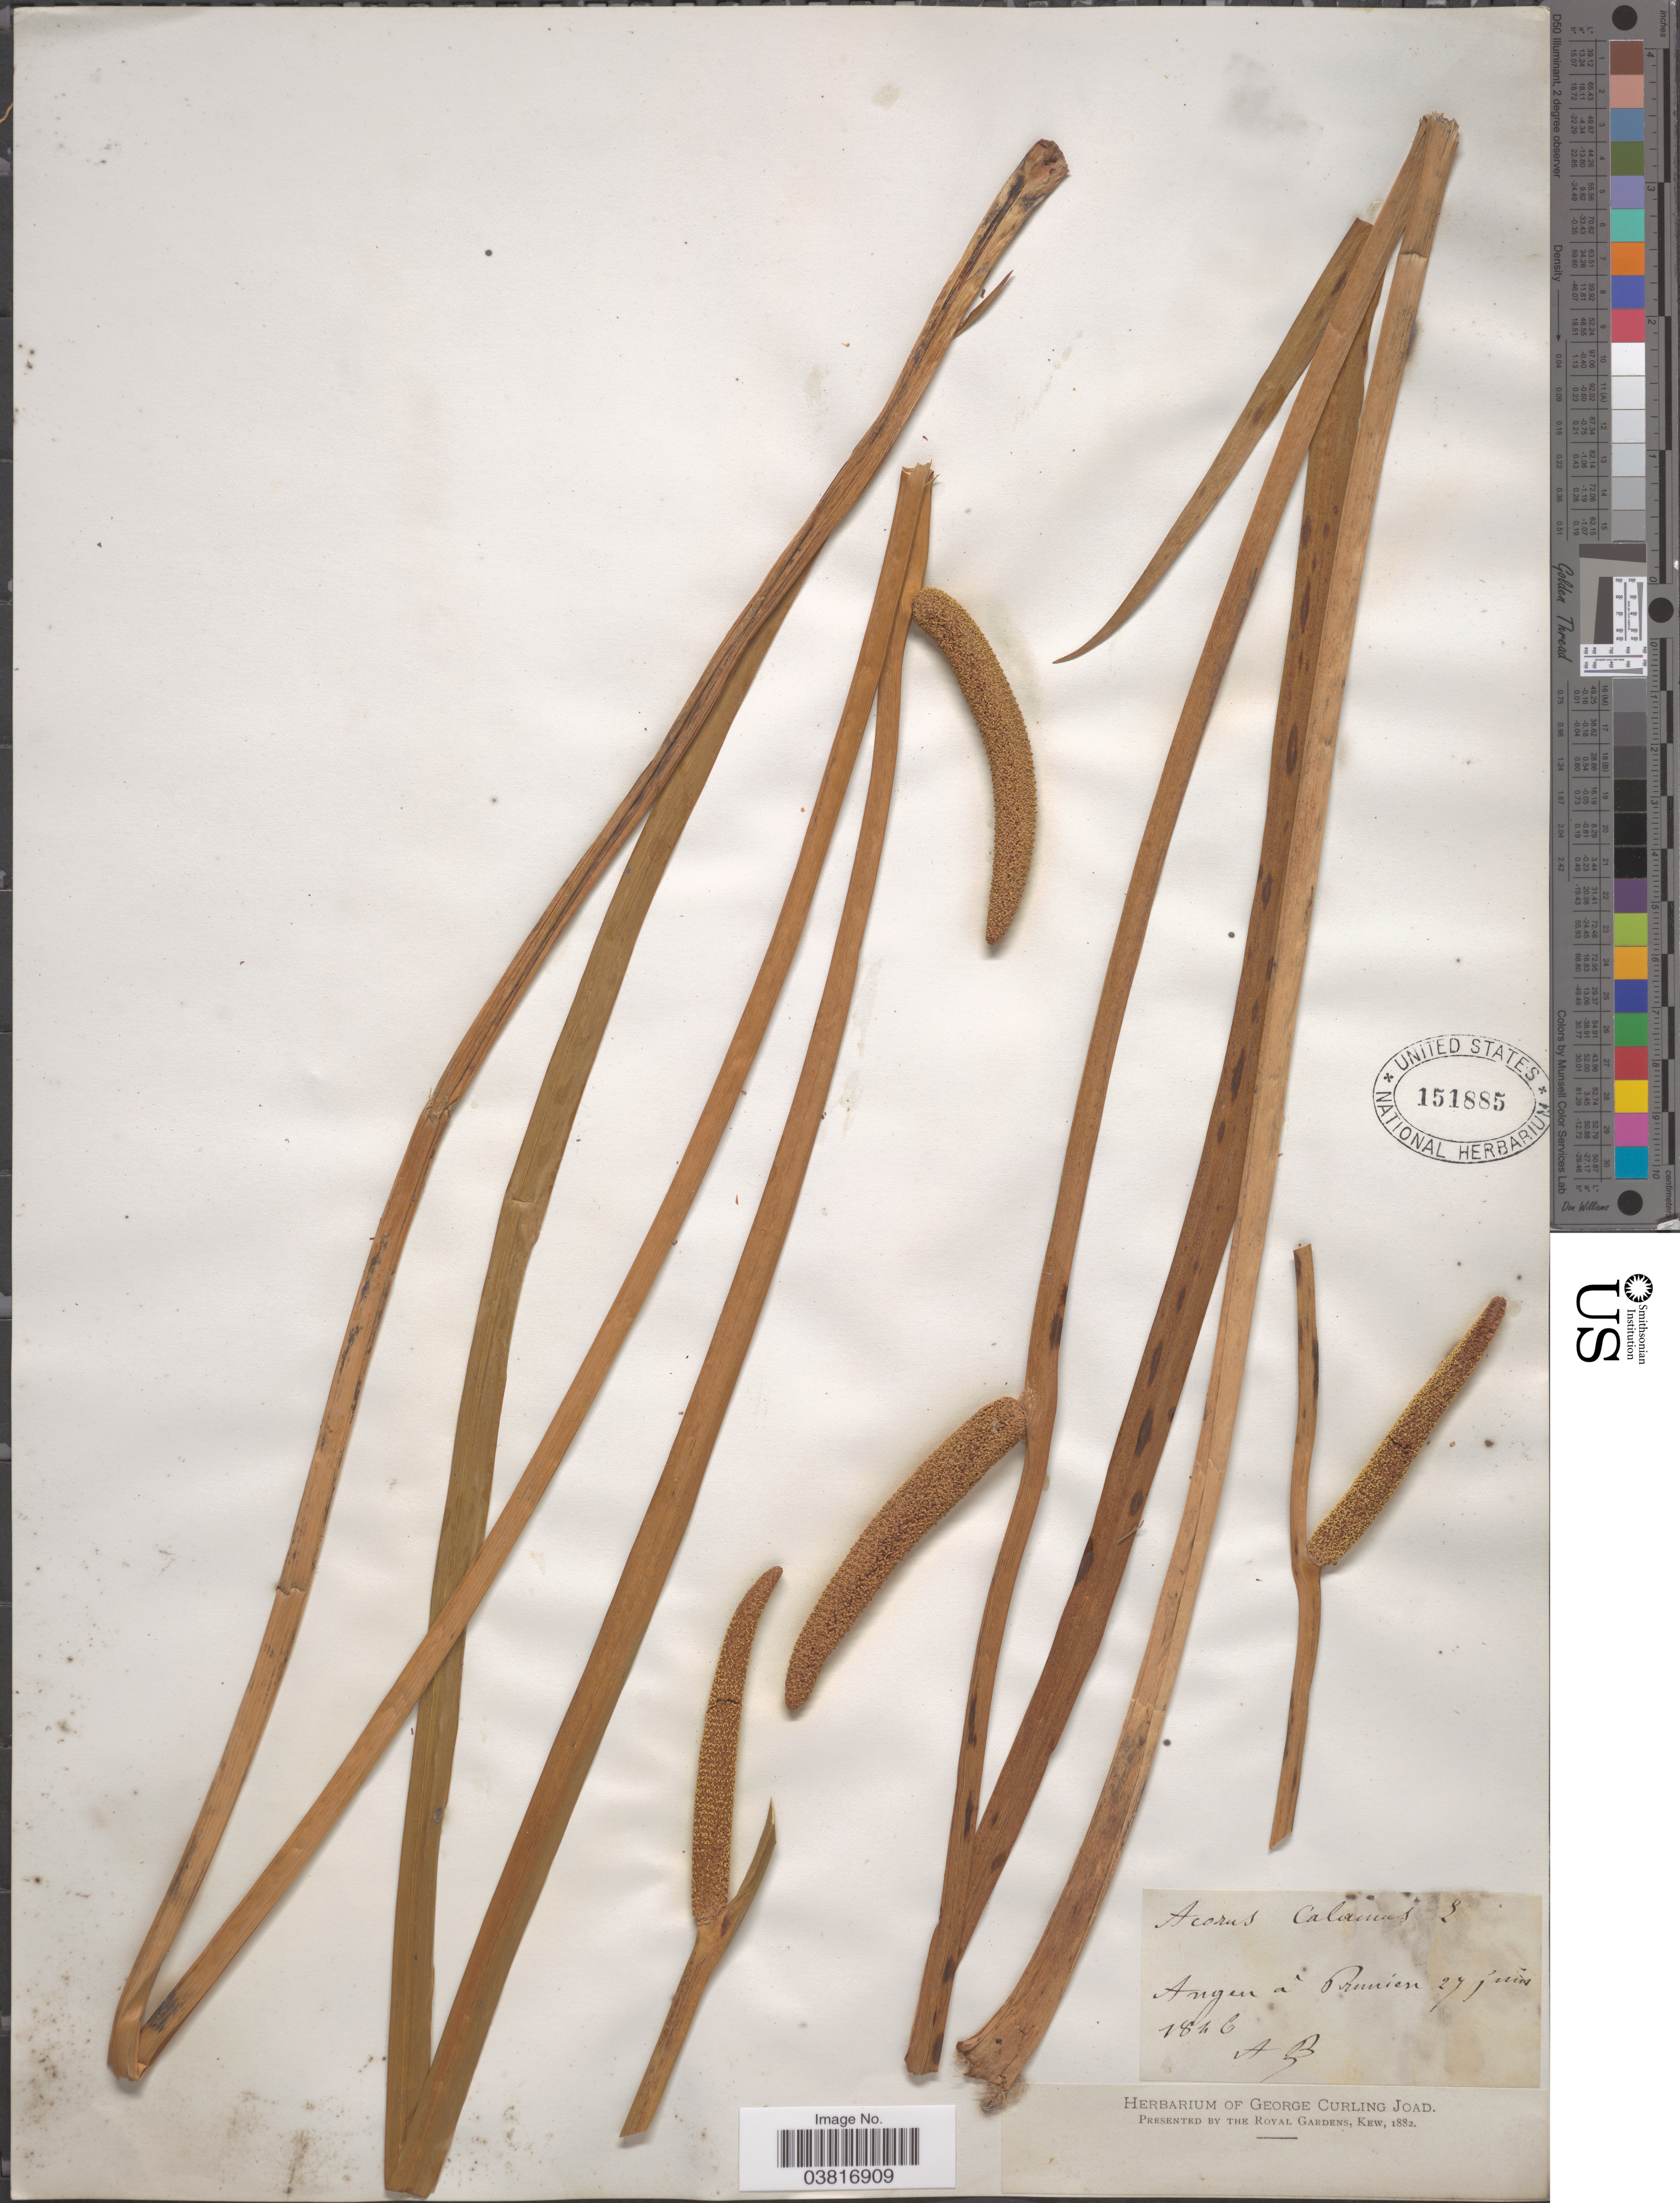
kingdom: Plantae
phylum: Tracheophyta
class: Liliopsida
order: Acorales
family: Acoraceae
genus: Acorus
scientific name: Acorus calamus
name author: L.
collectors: A. B.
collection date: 1846-06-27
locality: Angen á Pruníen. [interpreted]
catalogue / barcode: US 151885